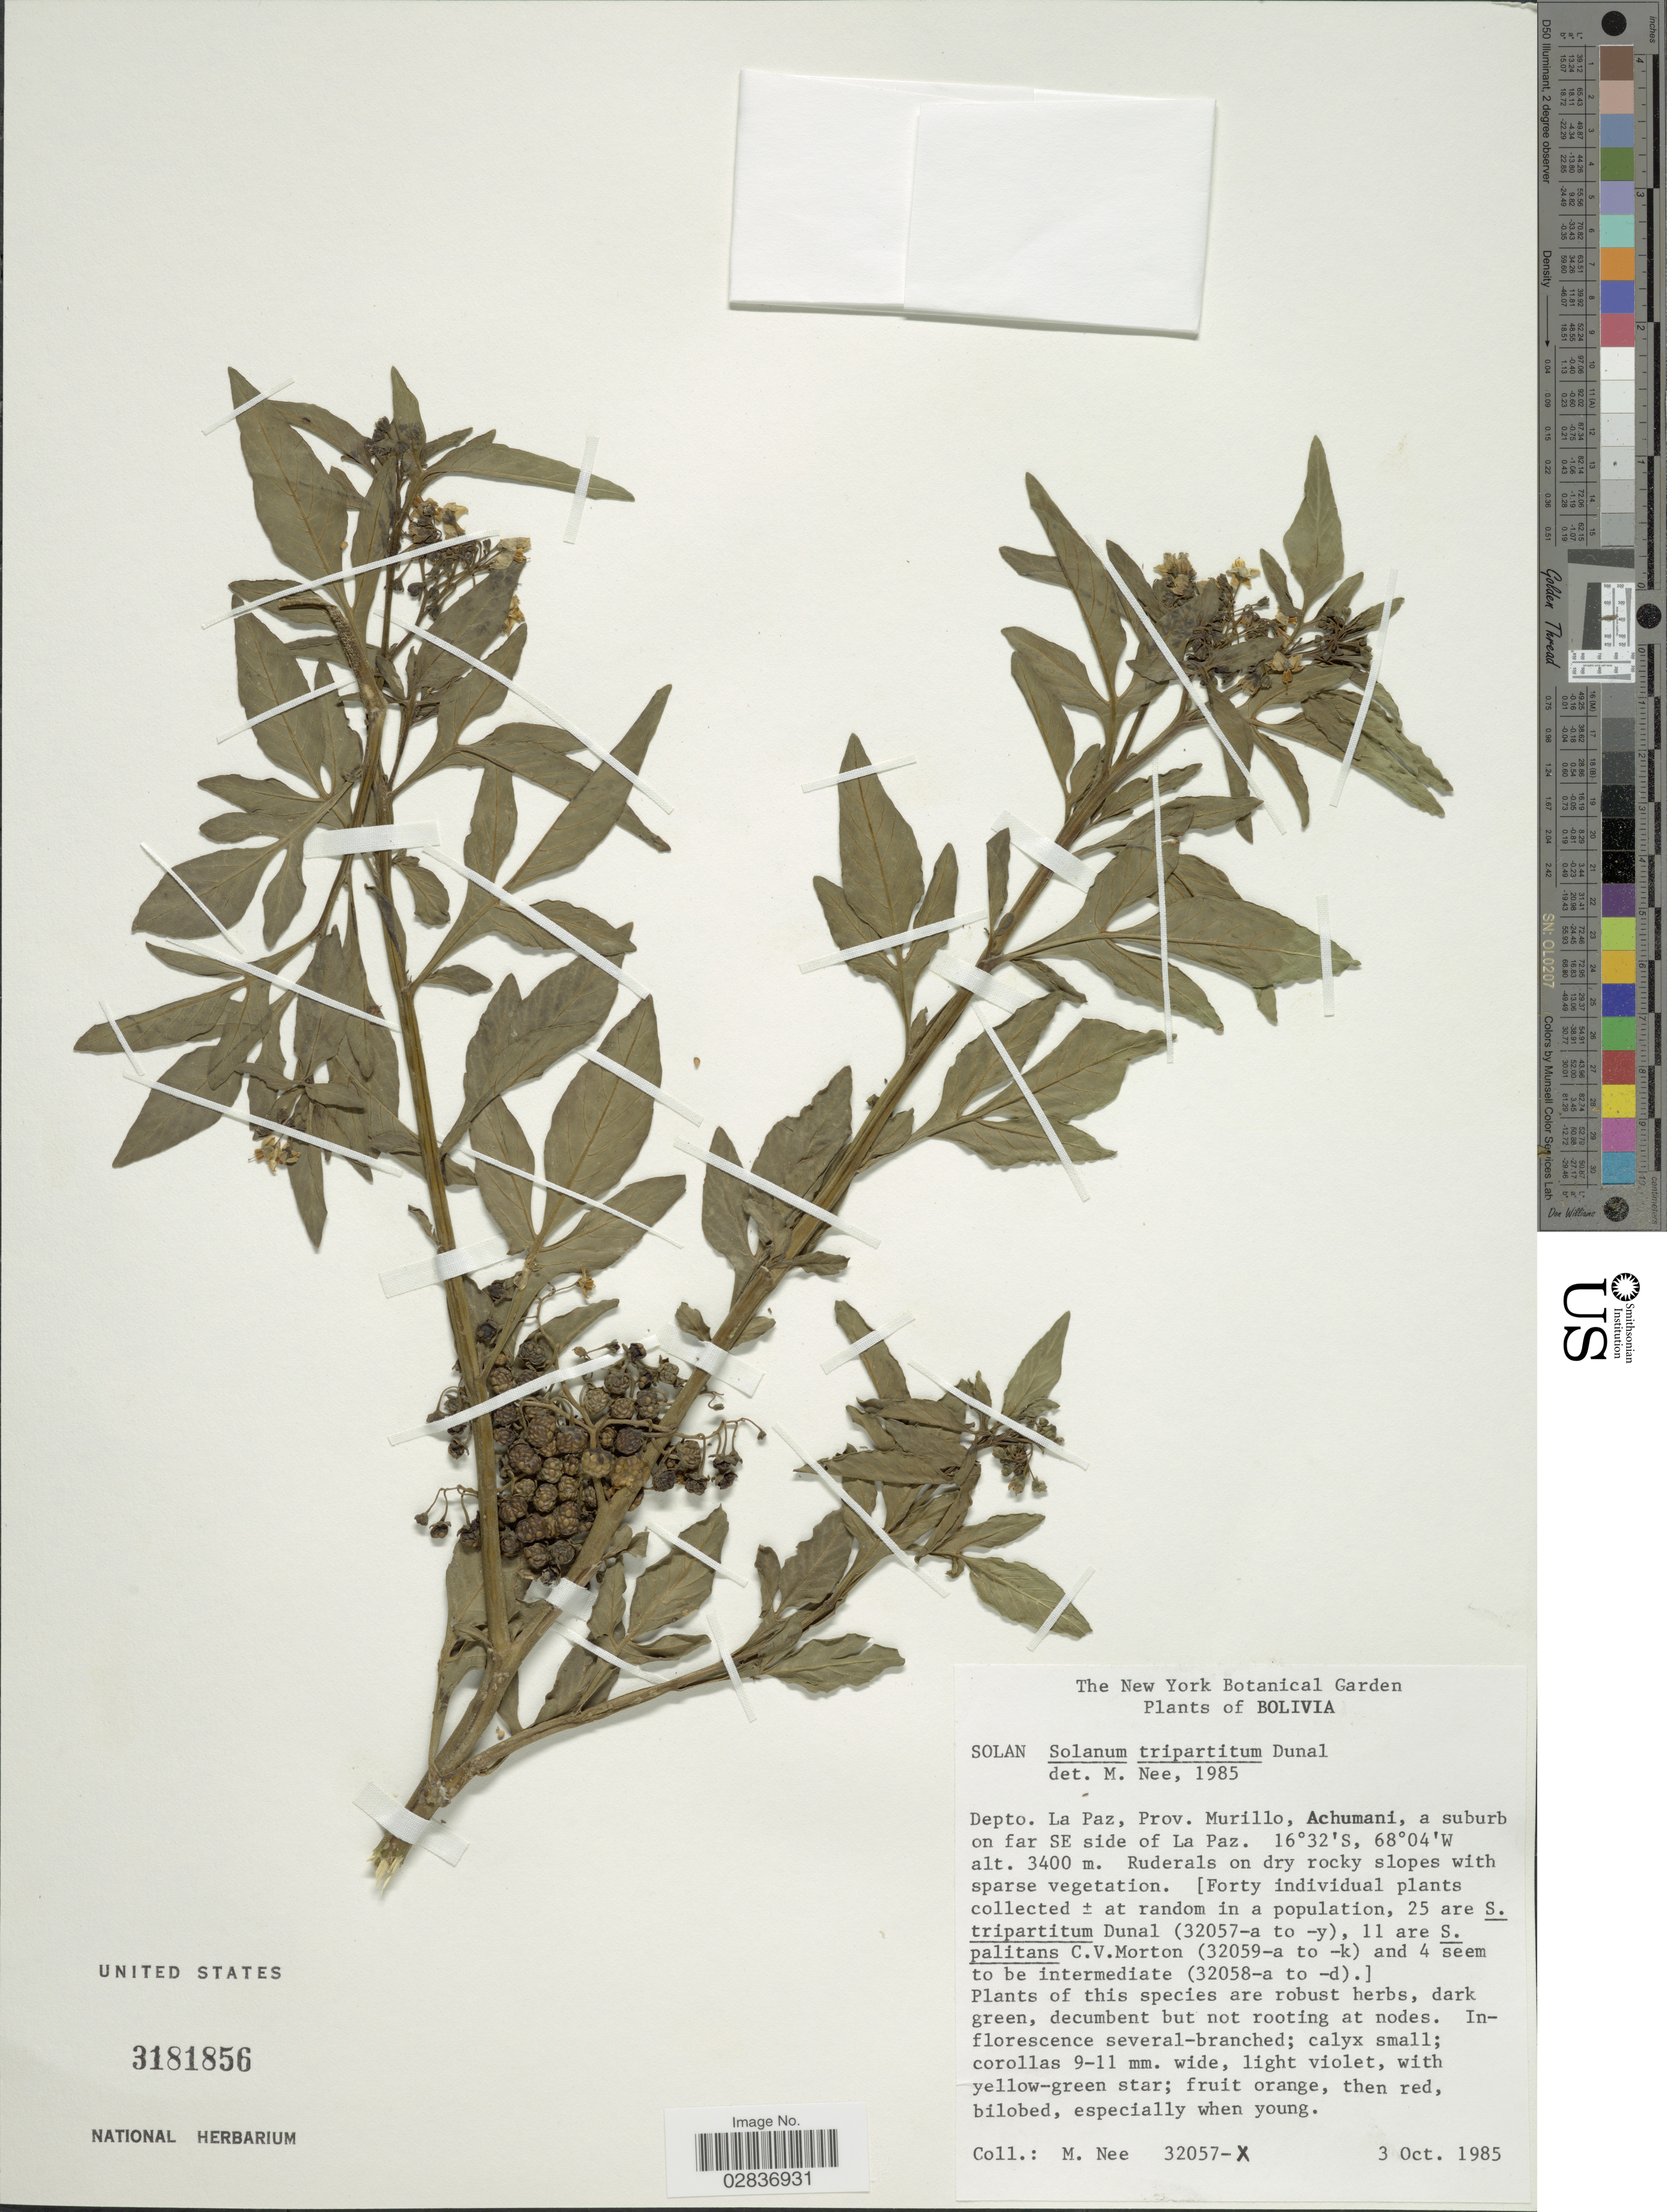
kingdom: Plantae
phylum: Tracheophyta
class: Magnoliopsida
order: Solanales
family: Solanaceae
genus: Solanum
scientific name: Solanum tripartitum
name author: Dunal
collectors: M. Nee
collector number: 32057-X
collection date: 1985-10-03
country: Bolivia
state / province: La Paz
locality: Depto. La Paz, Prov. Murillo, Achumani, a suburb on far SE side of La Paz.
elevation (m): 3400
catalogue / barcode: US 3181856